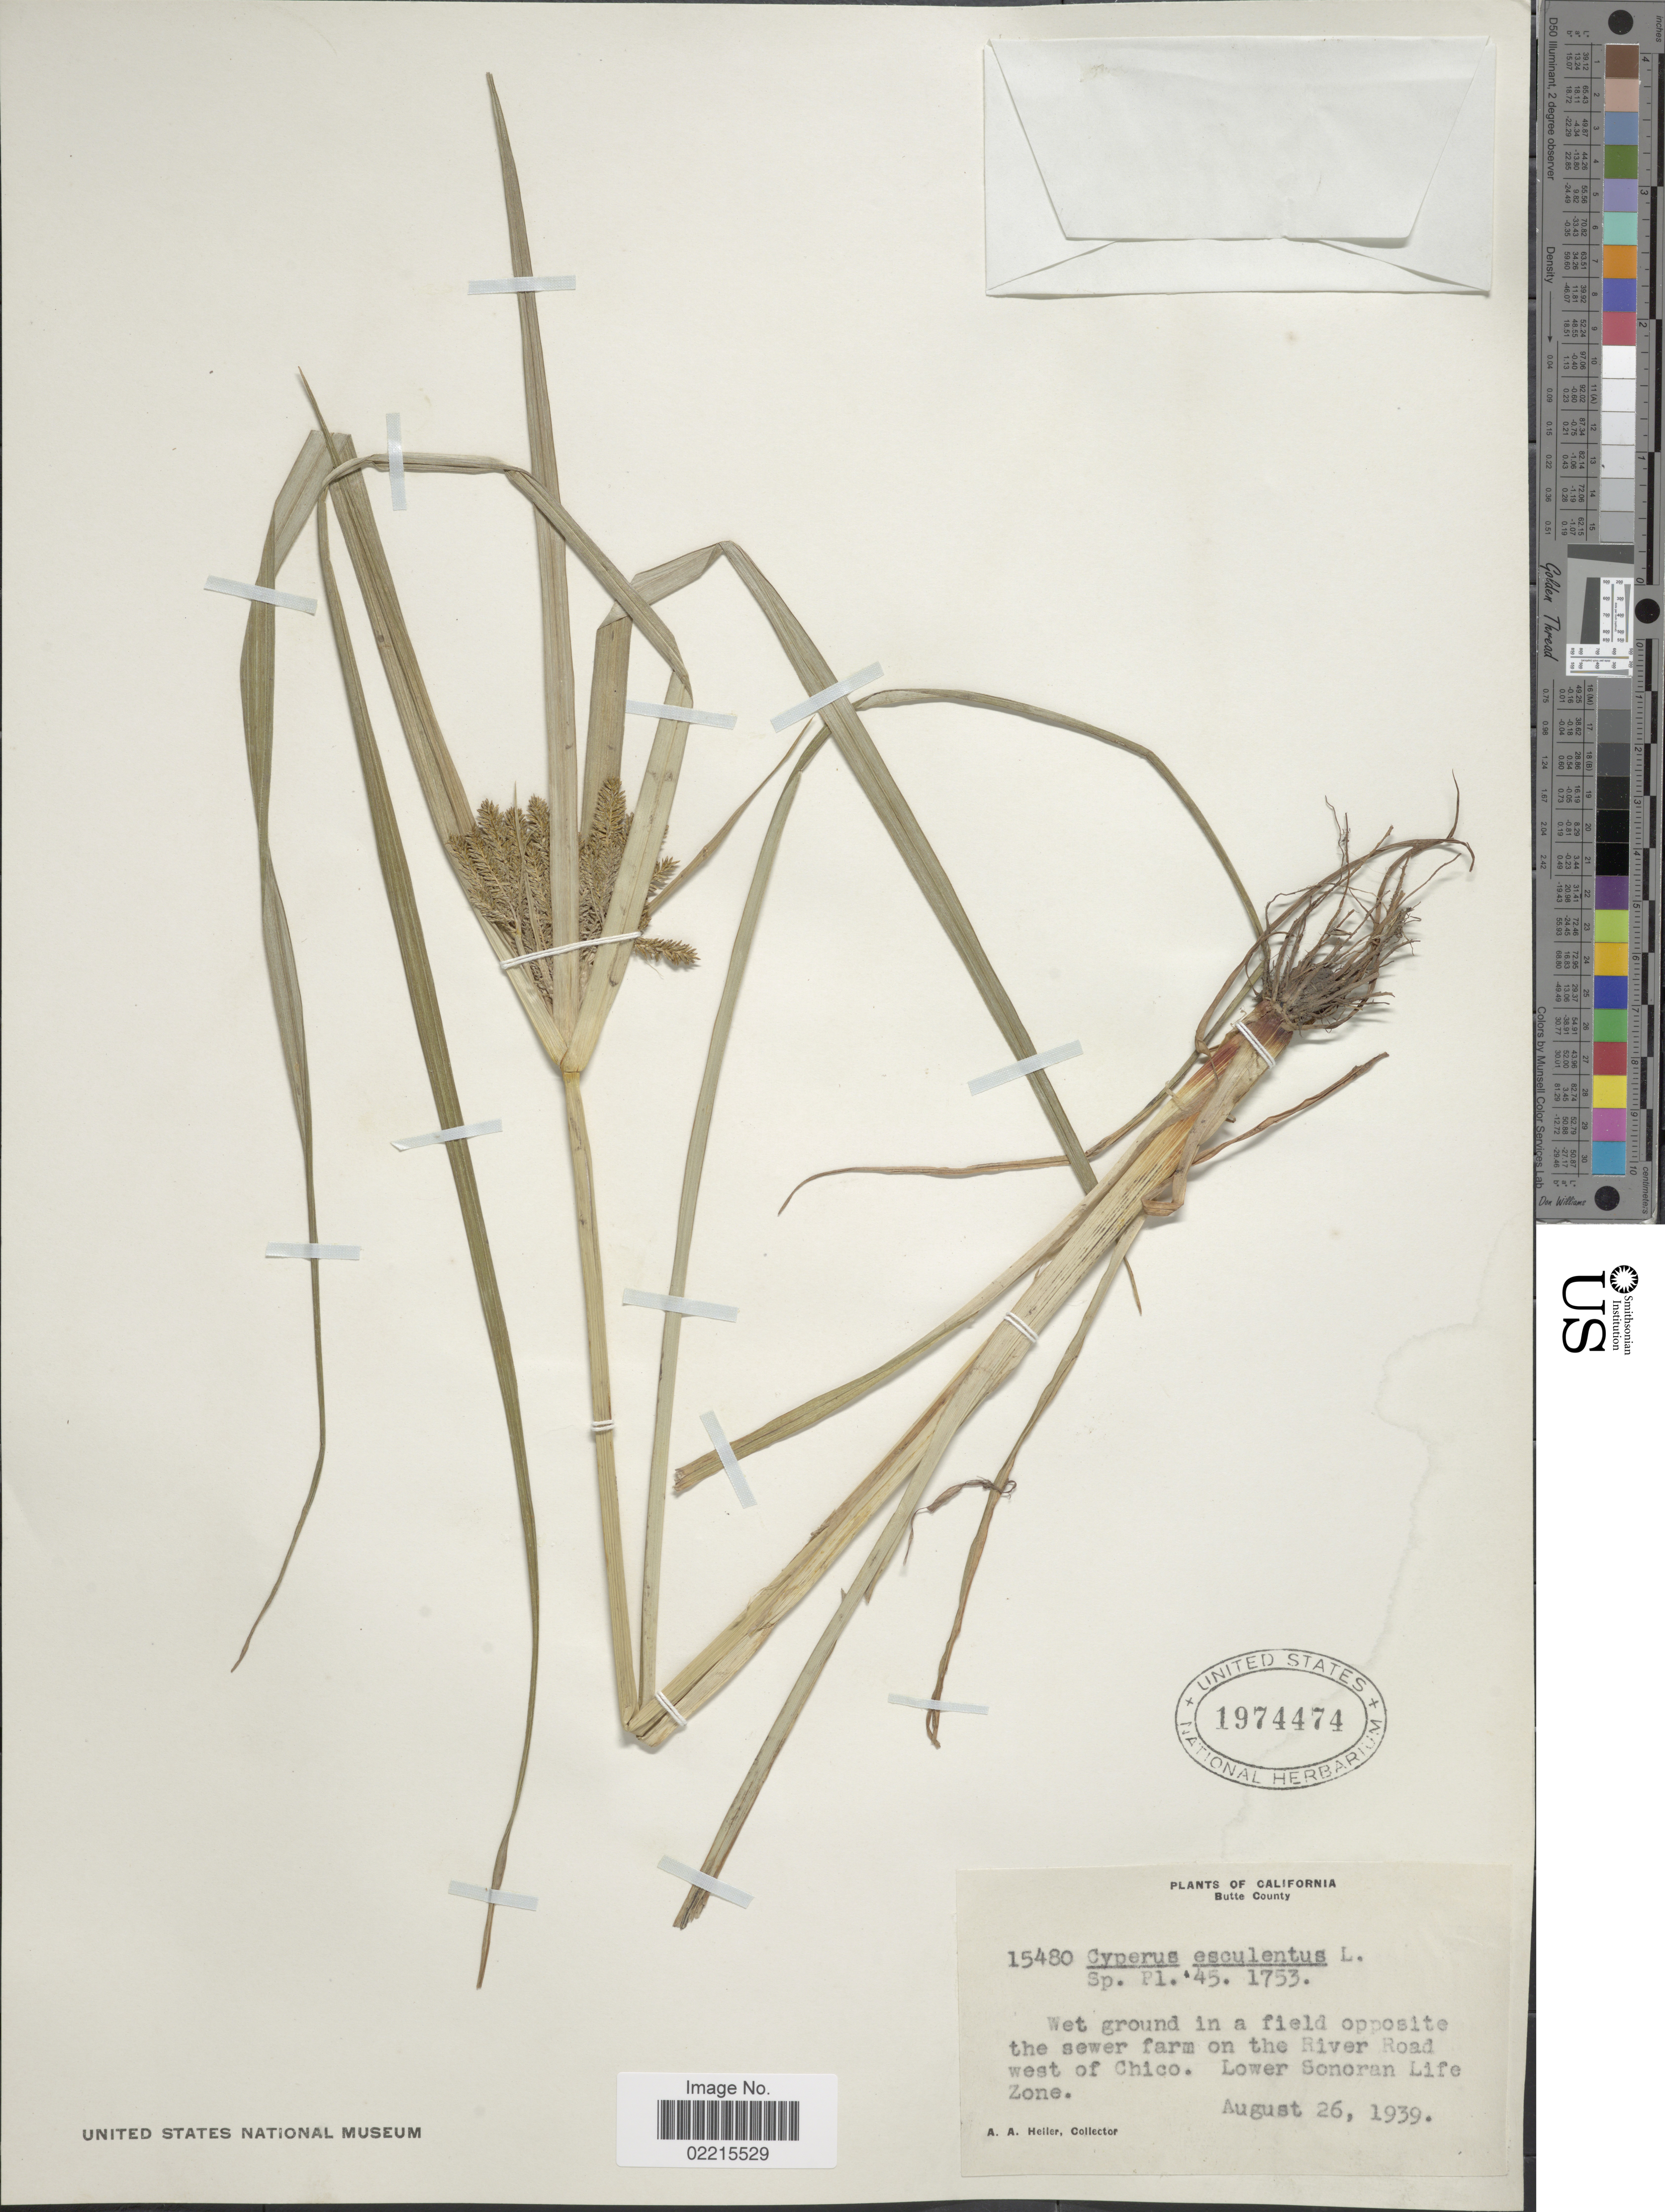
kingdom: Plantae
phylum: Tracheophyta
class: Liliopsida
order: Poales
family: Cyperaceae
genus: Cyperus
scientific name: Cyperus esculentus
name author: L.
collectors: A. A. Heller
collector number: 15480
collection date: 1939-08-26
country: United States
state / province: California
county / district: Butte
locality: Butty County, Wet ground in a field opposite the sewer farm on the River Road west of Chico. Lower Sonoran Life Zone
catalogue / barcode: US 1974474